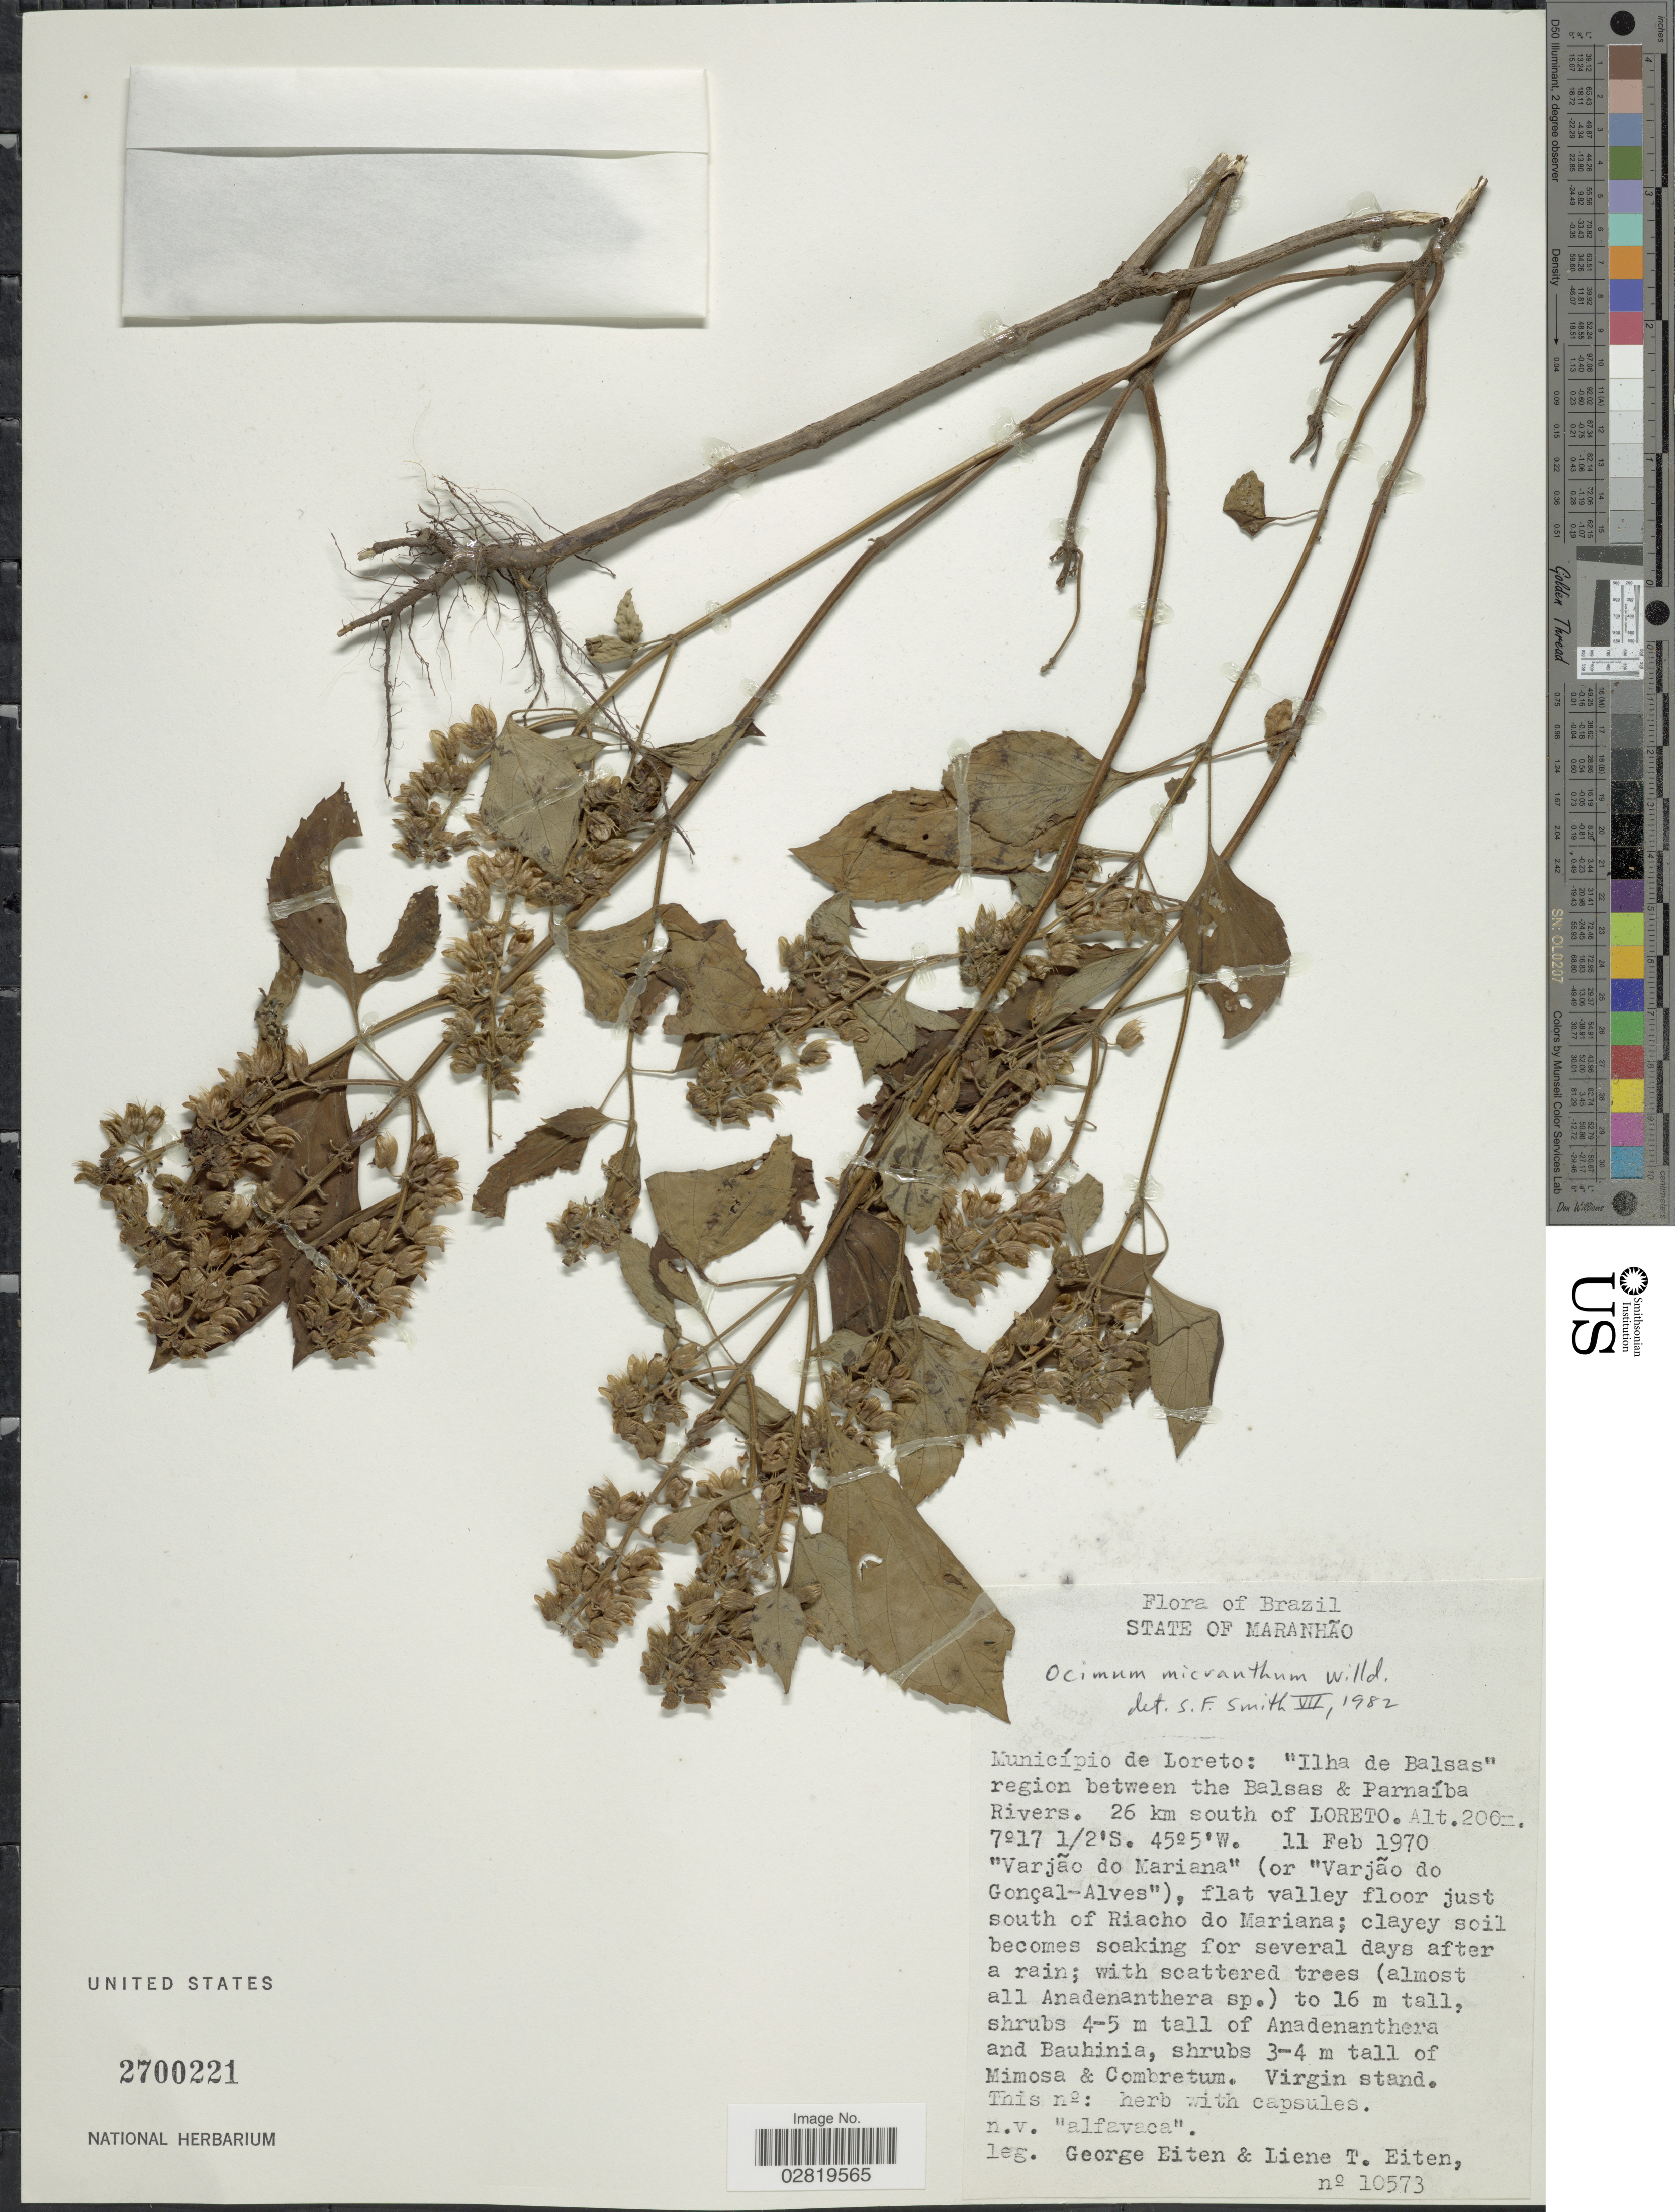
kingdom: Plantae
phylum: Tracheophyta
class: Magnoliopsida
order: Lamiales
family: Lamiaceae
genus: Ocimum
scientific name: Ocimum micranthum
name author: Willd.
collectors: G. Eiten & L. T. Eiten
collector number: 10573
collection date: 1970-02-11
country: Peru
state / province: Loreto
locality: Município de Loreto: "Ilha de Balsas" region between the Balsas & Parnaíba Rivers. 26 km south of Loreto, "Varjão do Mariana" (or "Varjão do Gonçal-Alves"), flat valley floor just south of Riacho do Mariana.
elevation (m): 200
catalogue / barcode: US 2700221